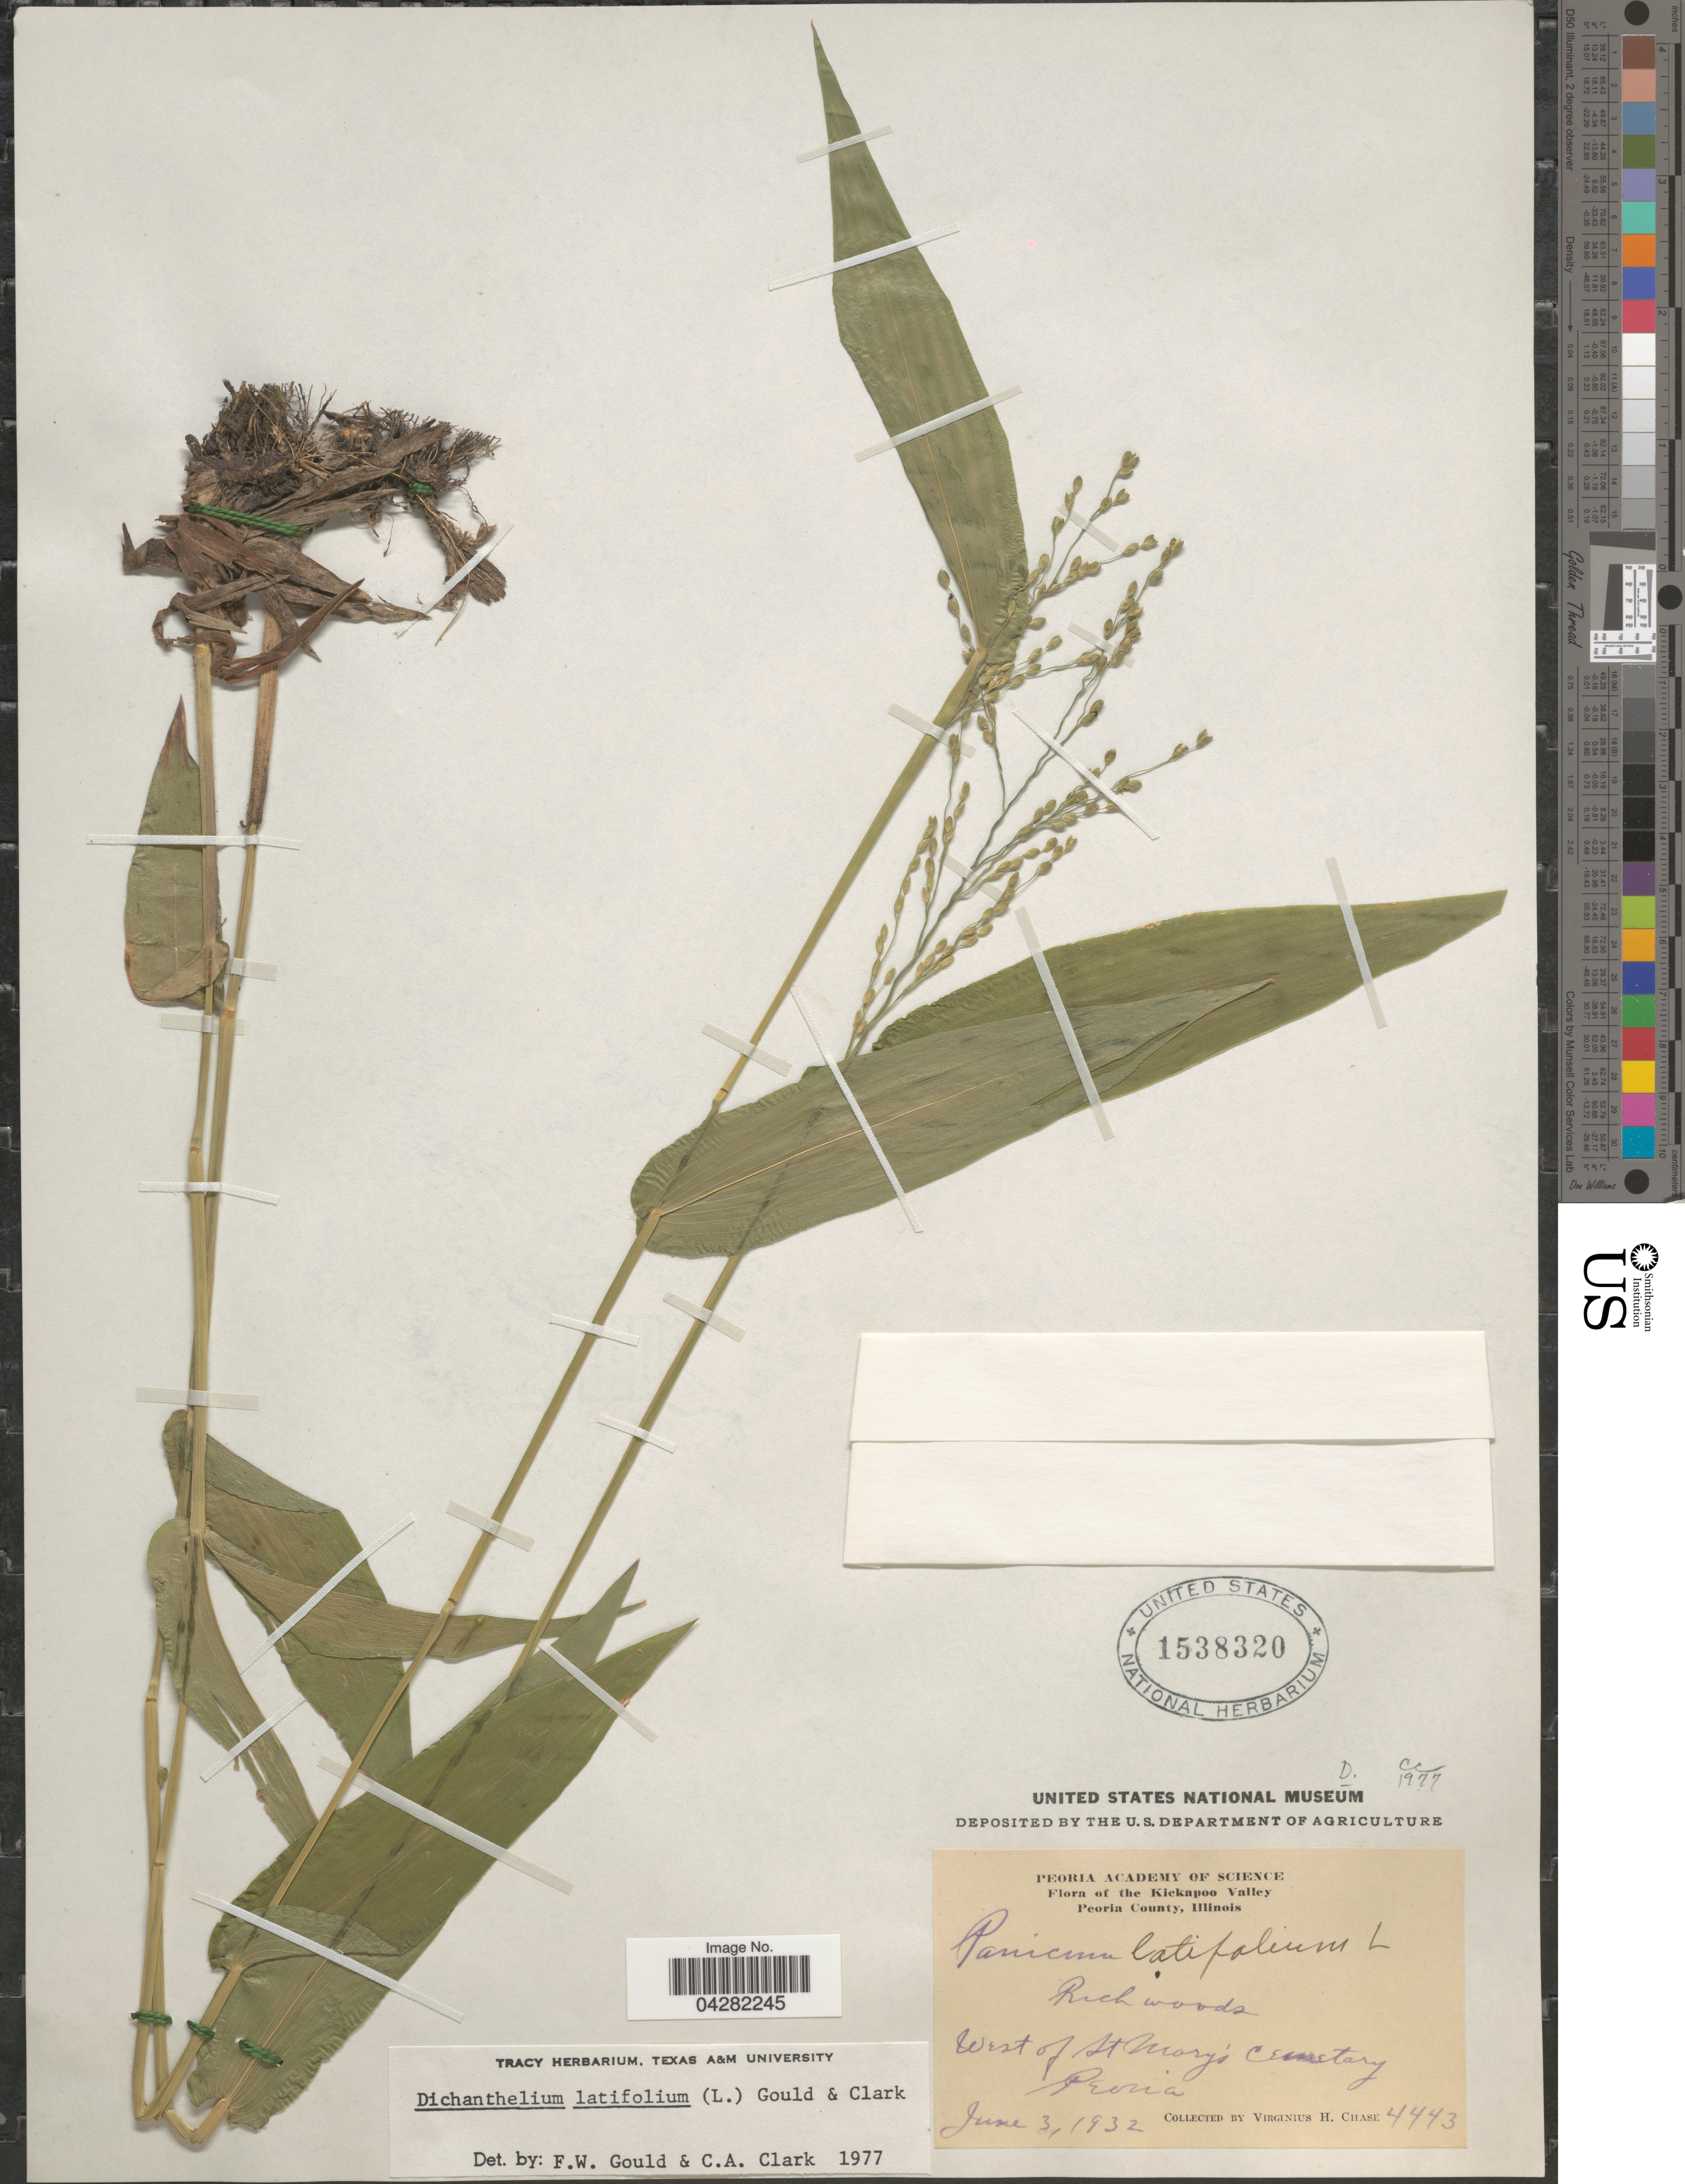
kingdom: Plantae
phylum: Tracheophyta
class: Liliopsida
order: Poales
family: Poaceae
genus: Dichanthelium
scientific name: Dichanthelium laxiflorum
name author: (Lam.) Gould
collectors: V. H. Chase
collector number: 4443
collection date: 1932-06-03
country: United States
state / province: Illinois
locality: The Kickapoo Valley. Peoria County. Rich woods. West of St Mary's Cemetary. Peoria.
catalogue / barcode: US 1538320